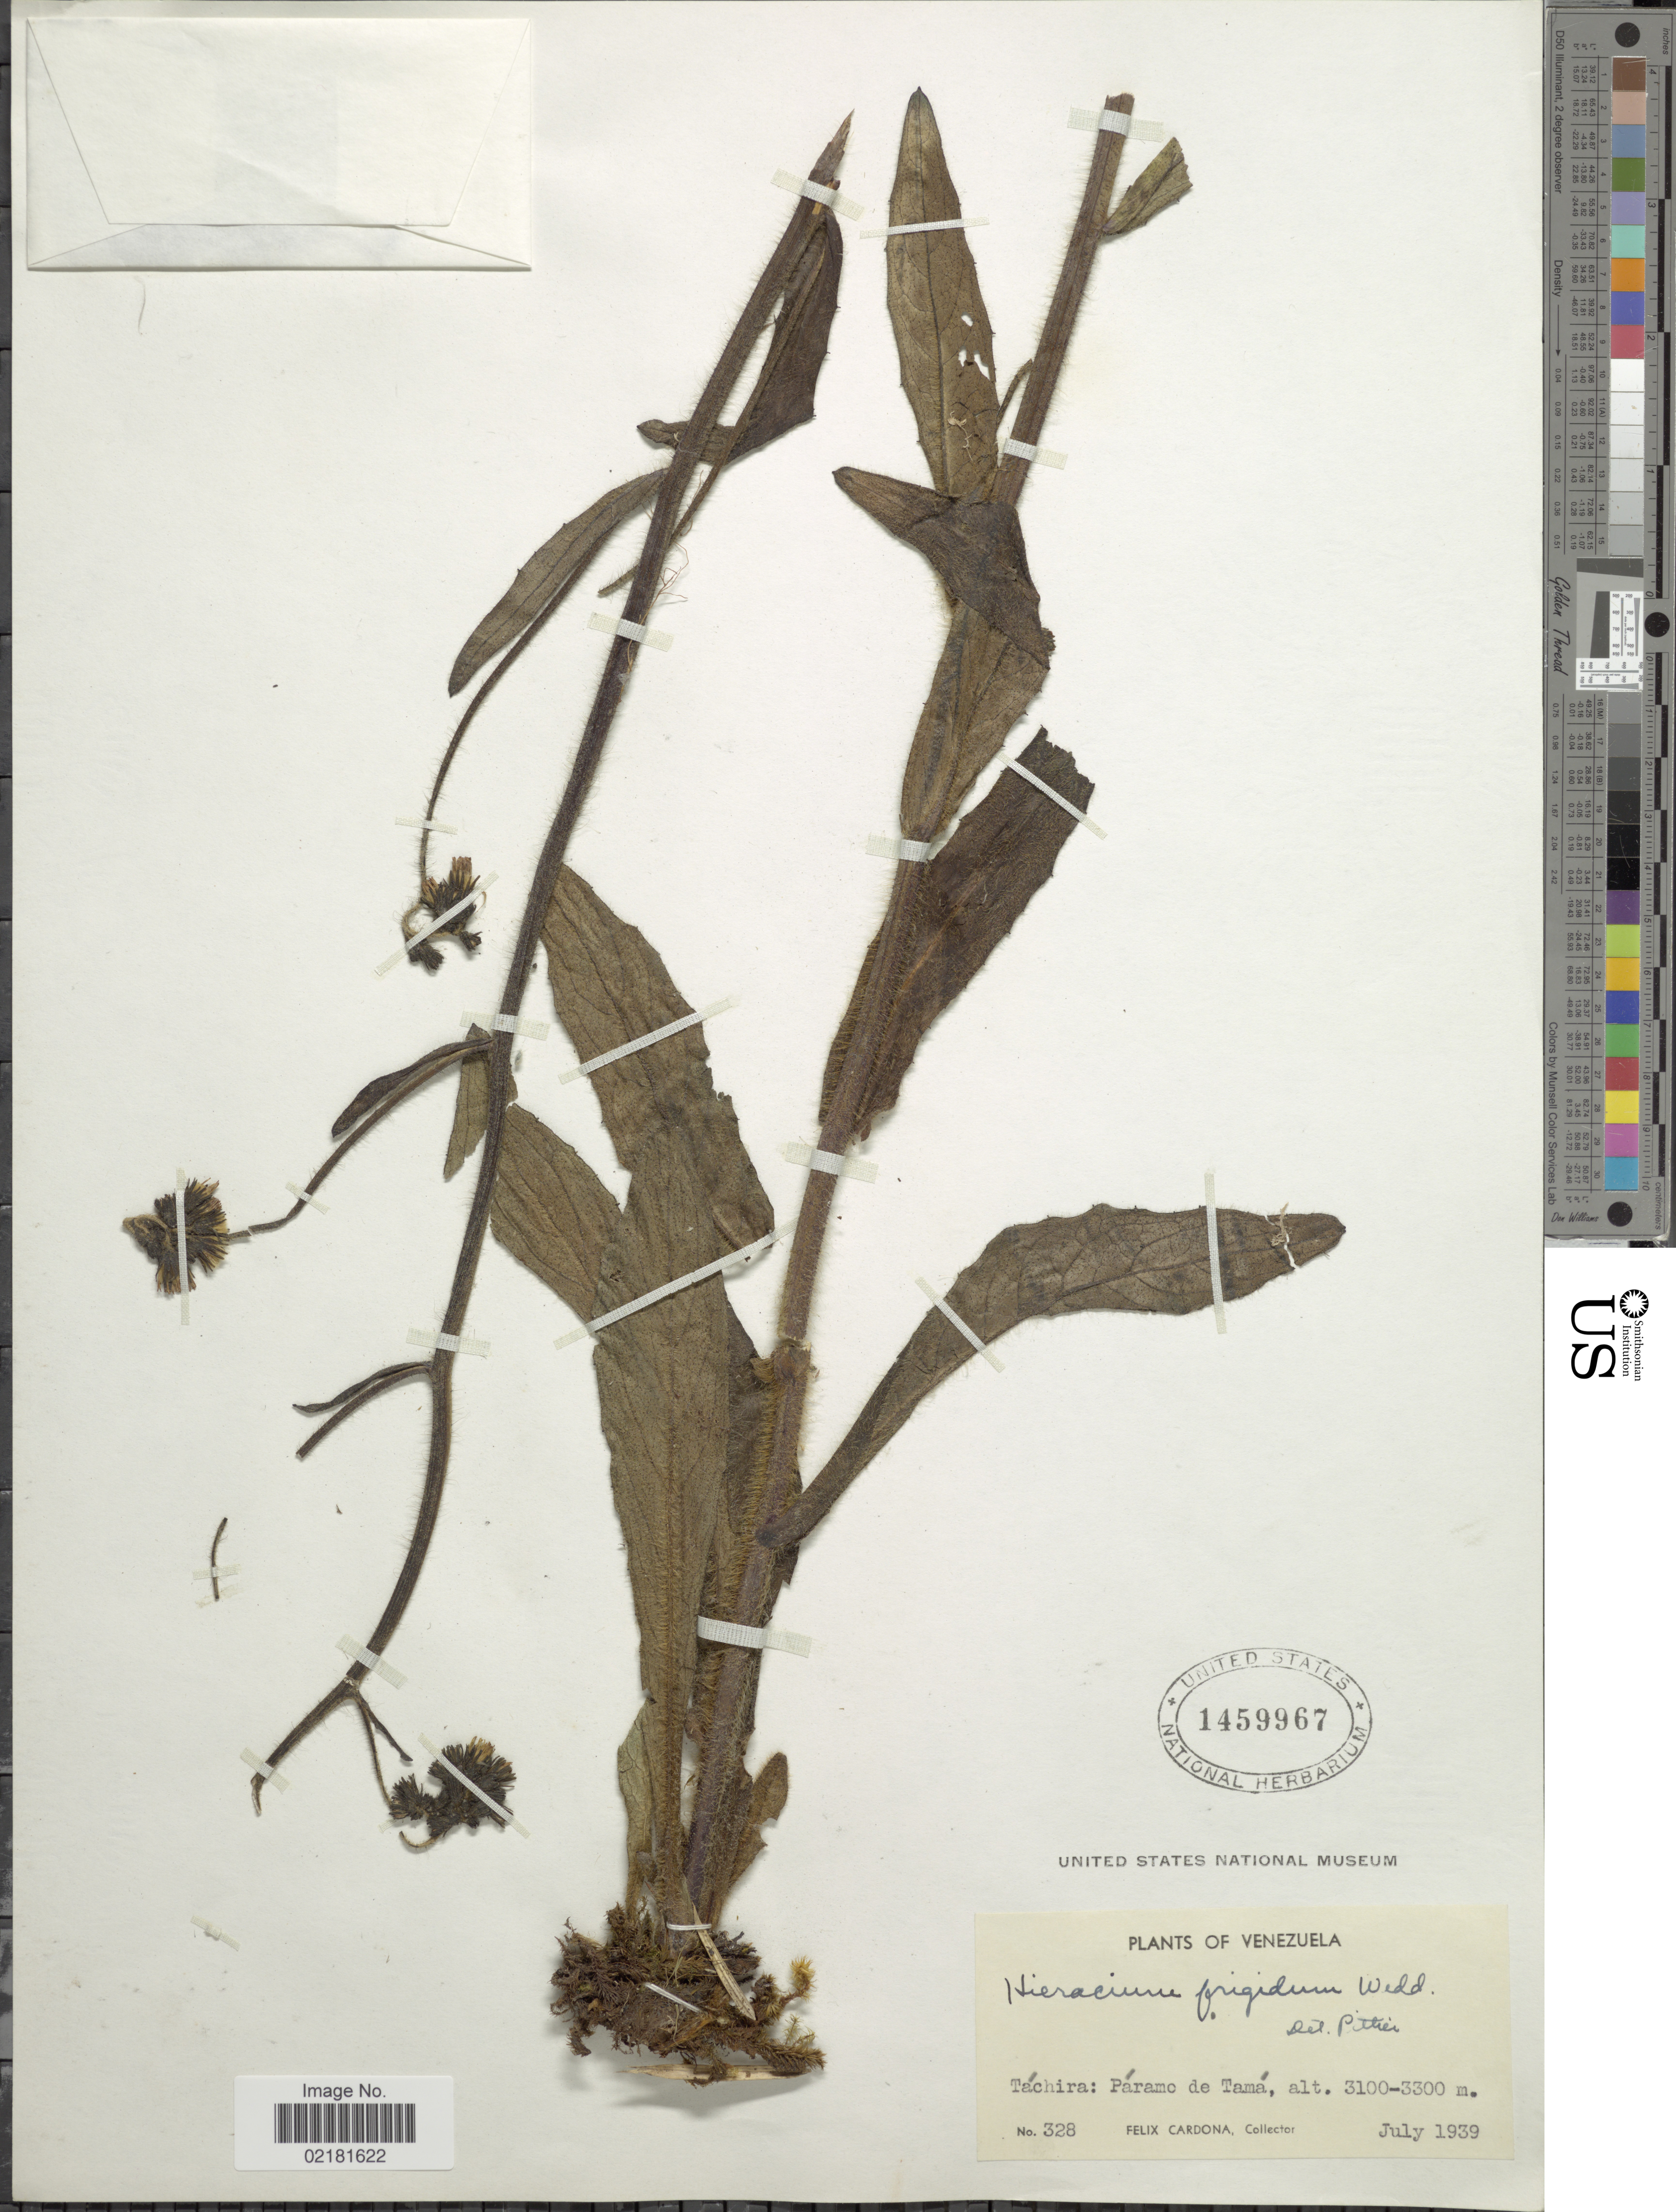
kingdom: Plantae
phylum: Tracheophyta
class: Magnoliopsida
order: Asterales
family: Asteraceae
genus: Hieracium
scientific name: Hieracium jubatum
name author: Fr.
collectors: F. Cardona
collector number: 328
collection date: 1939-07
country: Venezuela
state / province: Tachira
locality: Paramo de Tama.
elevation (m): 3100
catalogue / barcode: US 1459967